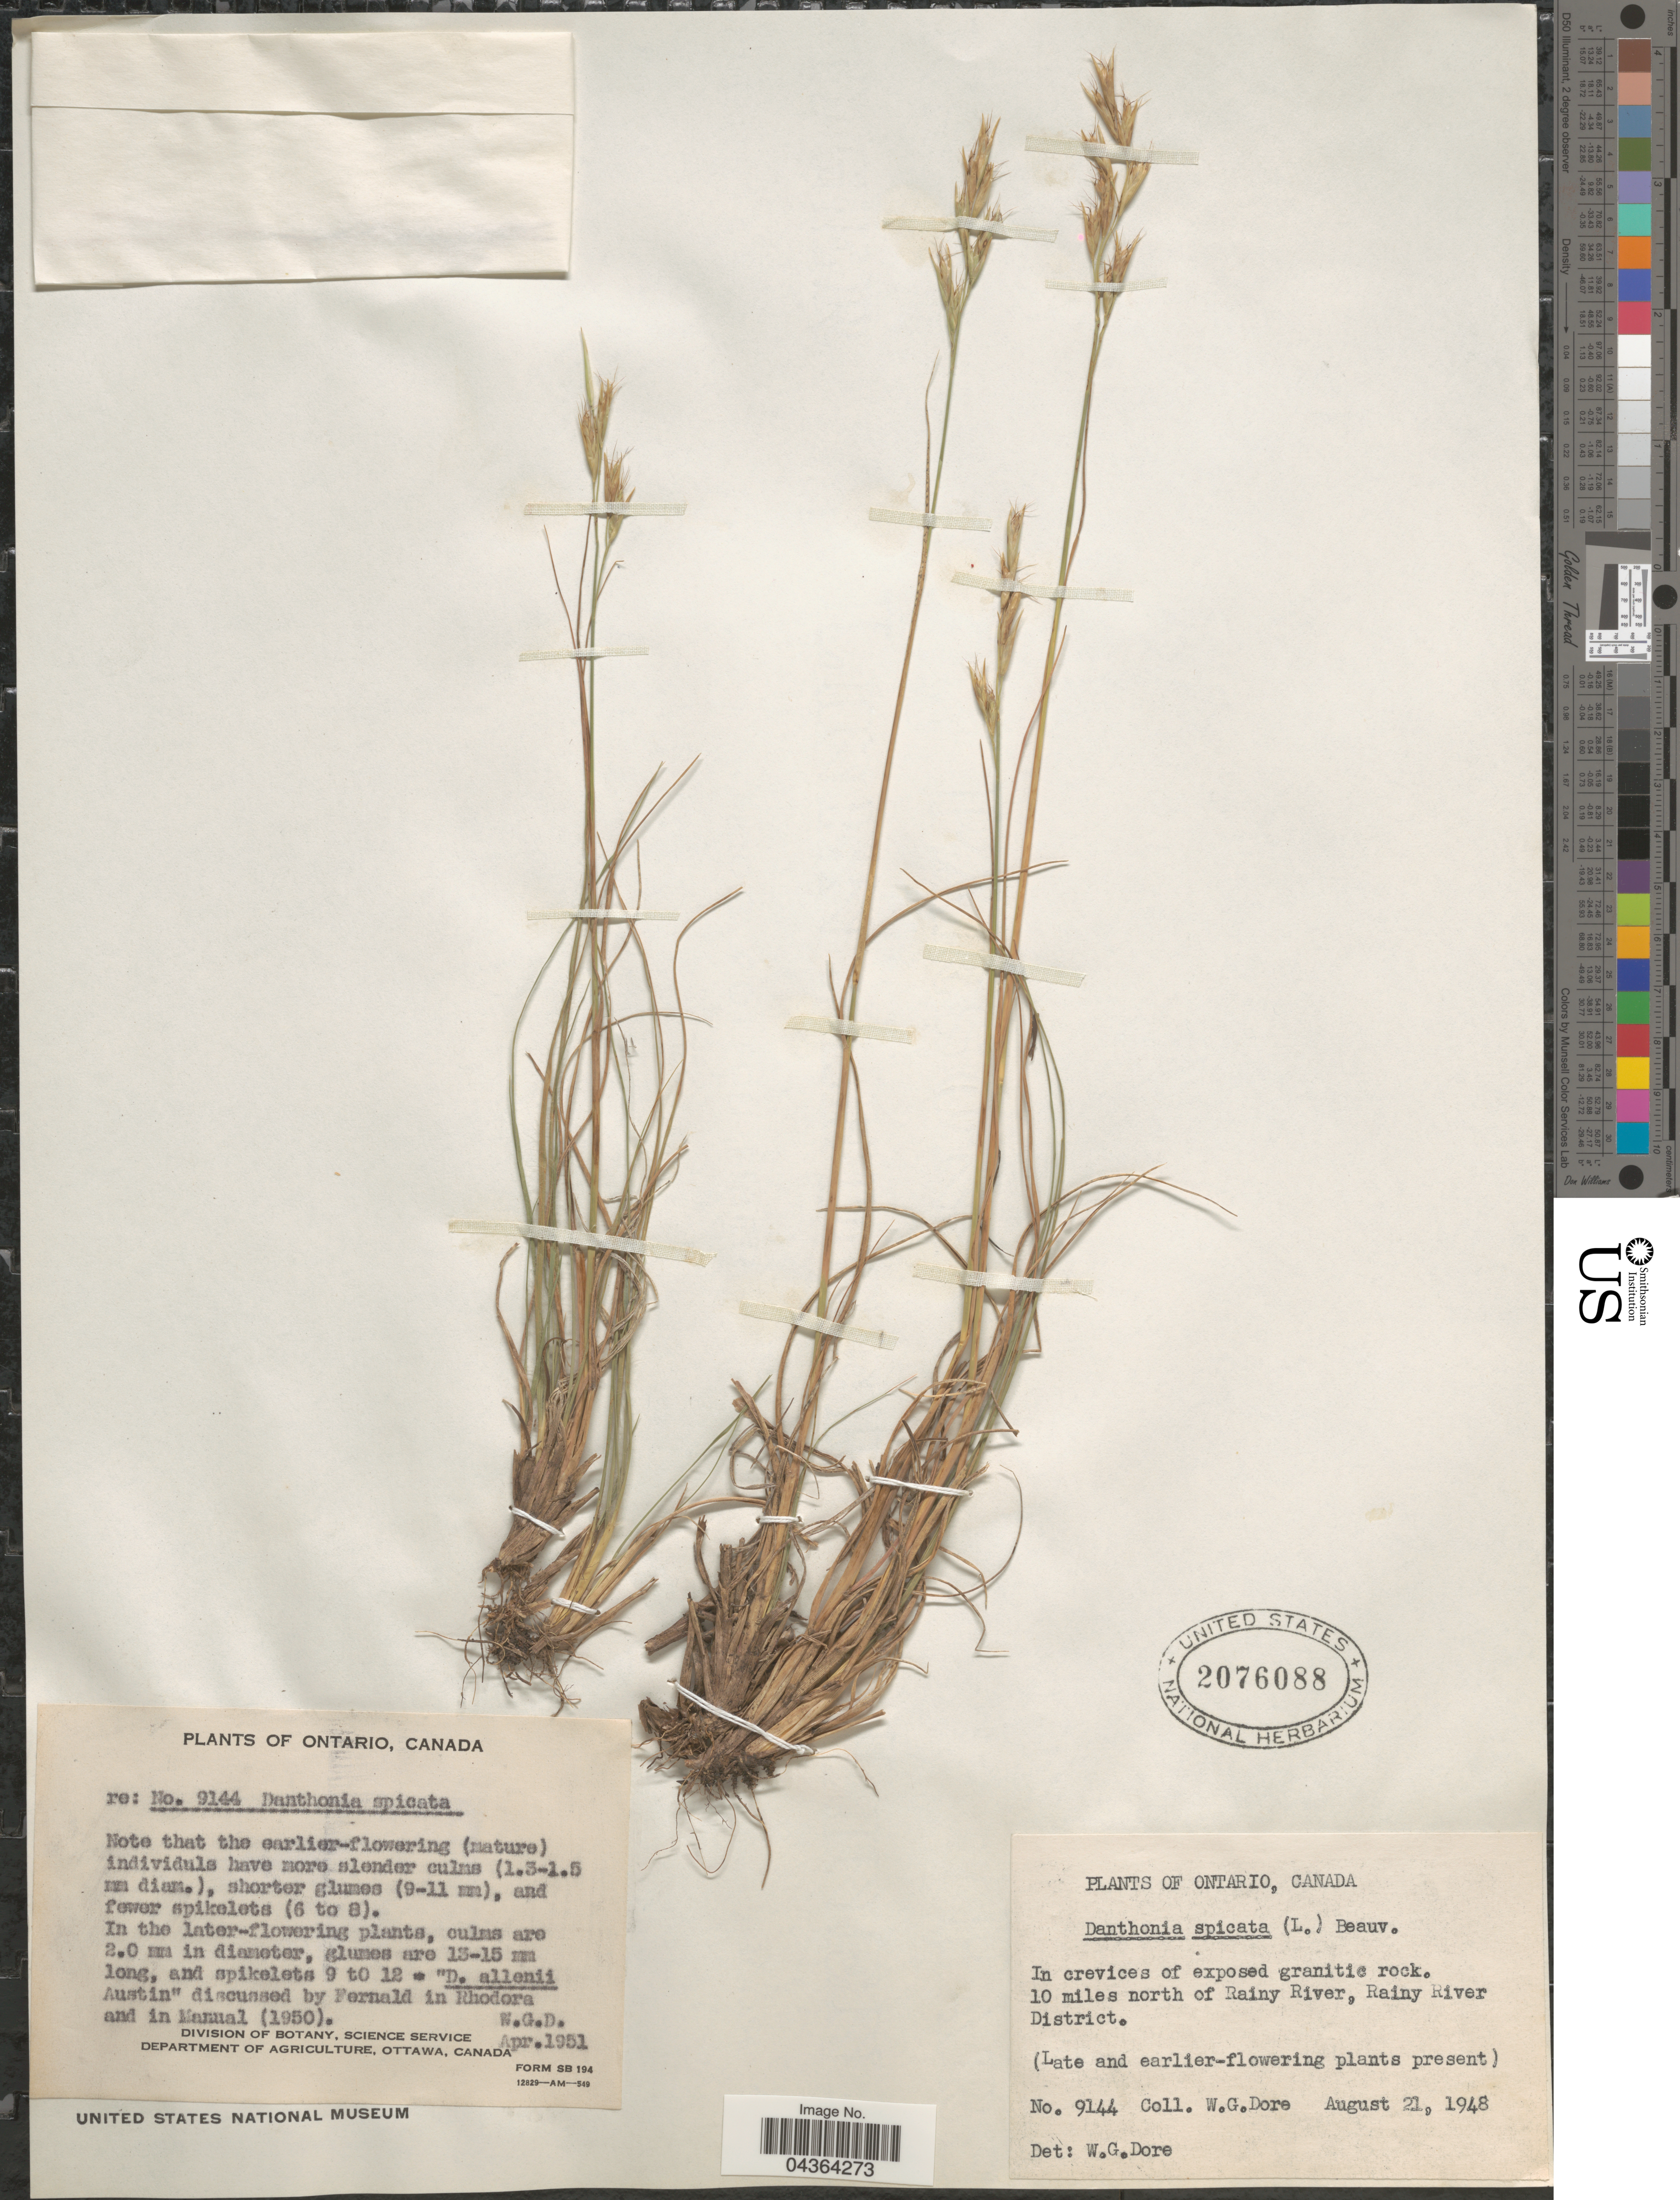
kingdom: Plantae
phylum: Tracheophyta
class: Liliopsida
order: Poales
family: Poaceae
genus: Danthonia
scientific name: Danthonia spicata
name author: (L.) P. Beauv. ex Roem. & Schult.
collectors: W. Dore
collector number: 9144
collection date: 1948-08-21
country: Canada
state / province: Ontario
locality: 10 miles north of Rainy River, Rainy River District.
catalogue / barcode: US 2076088